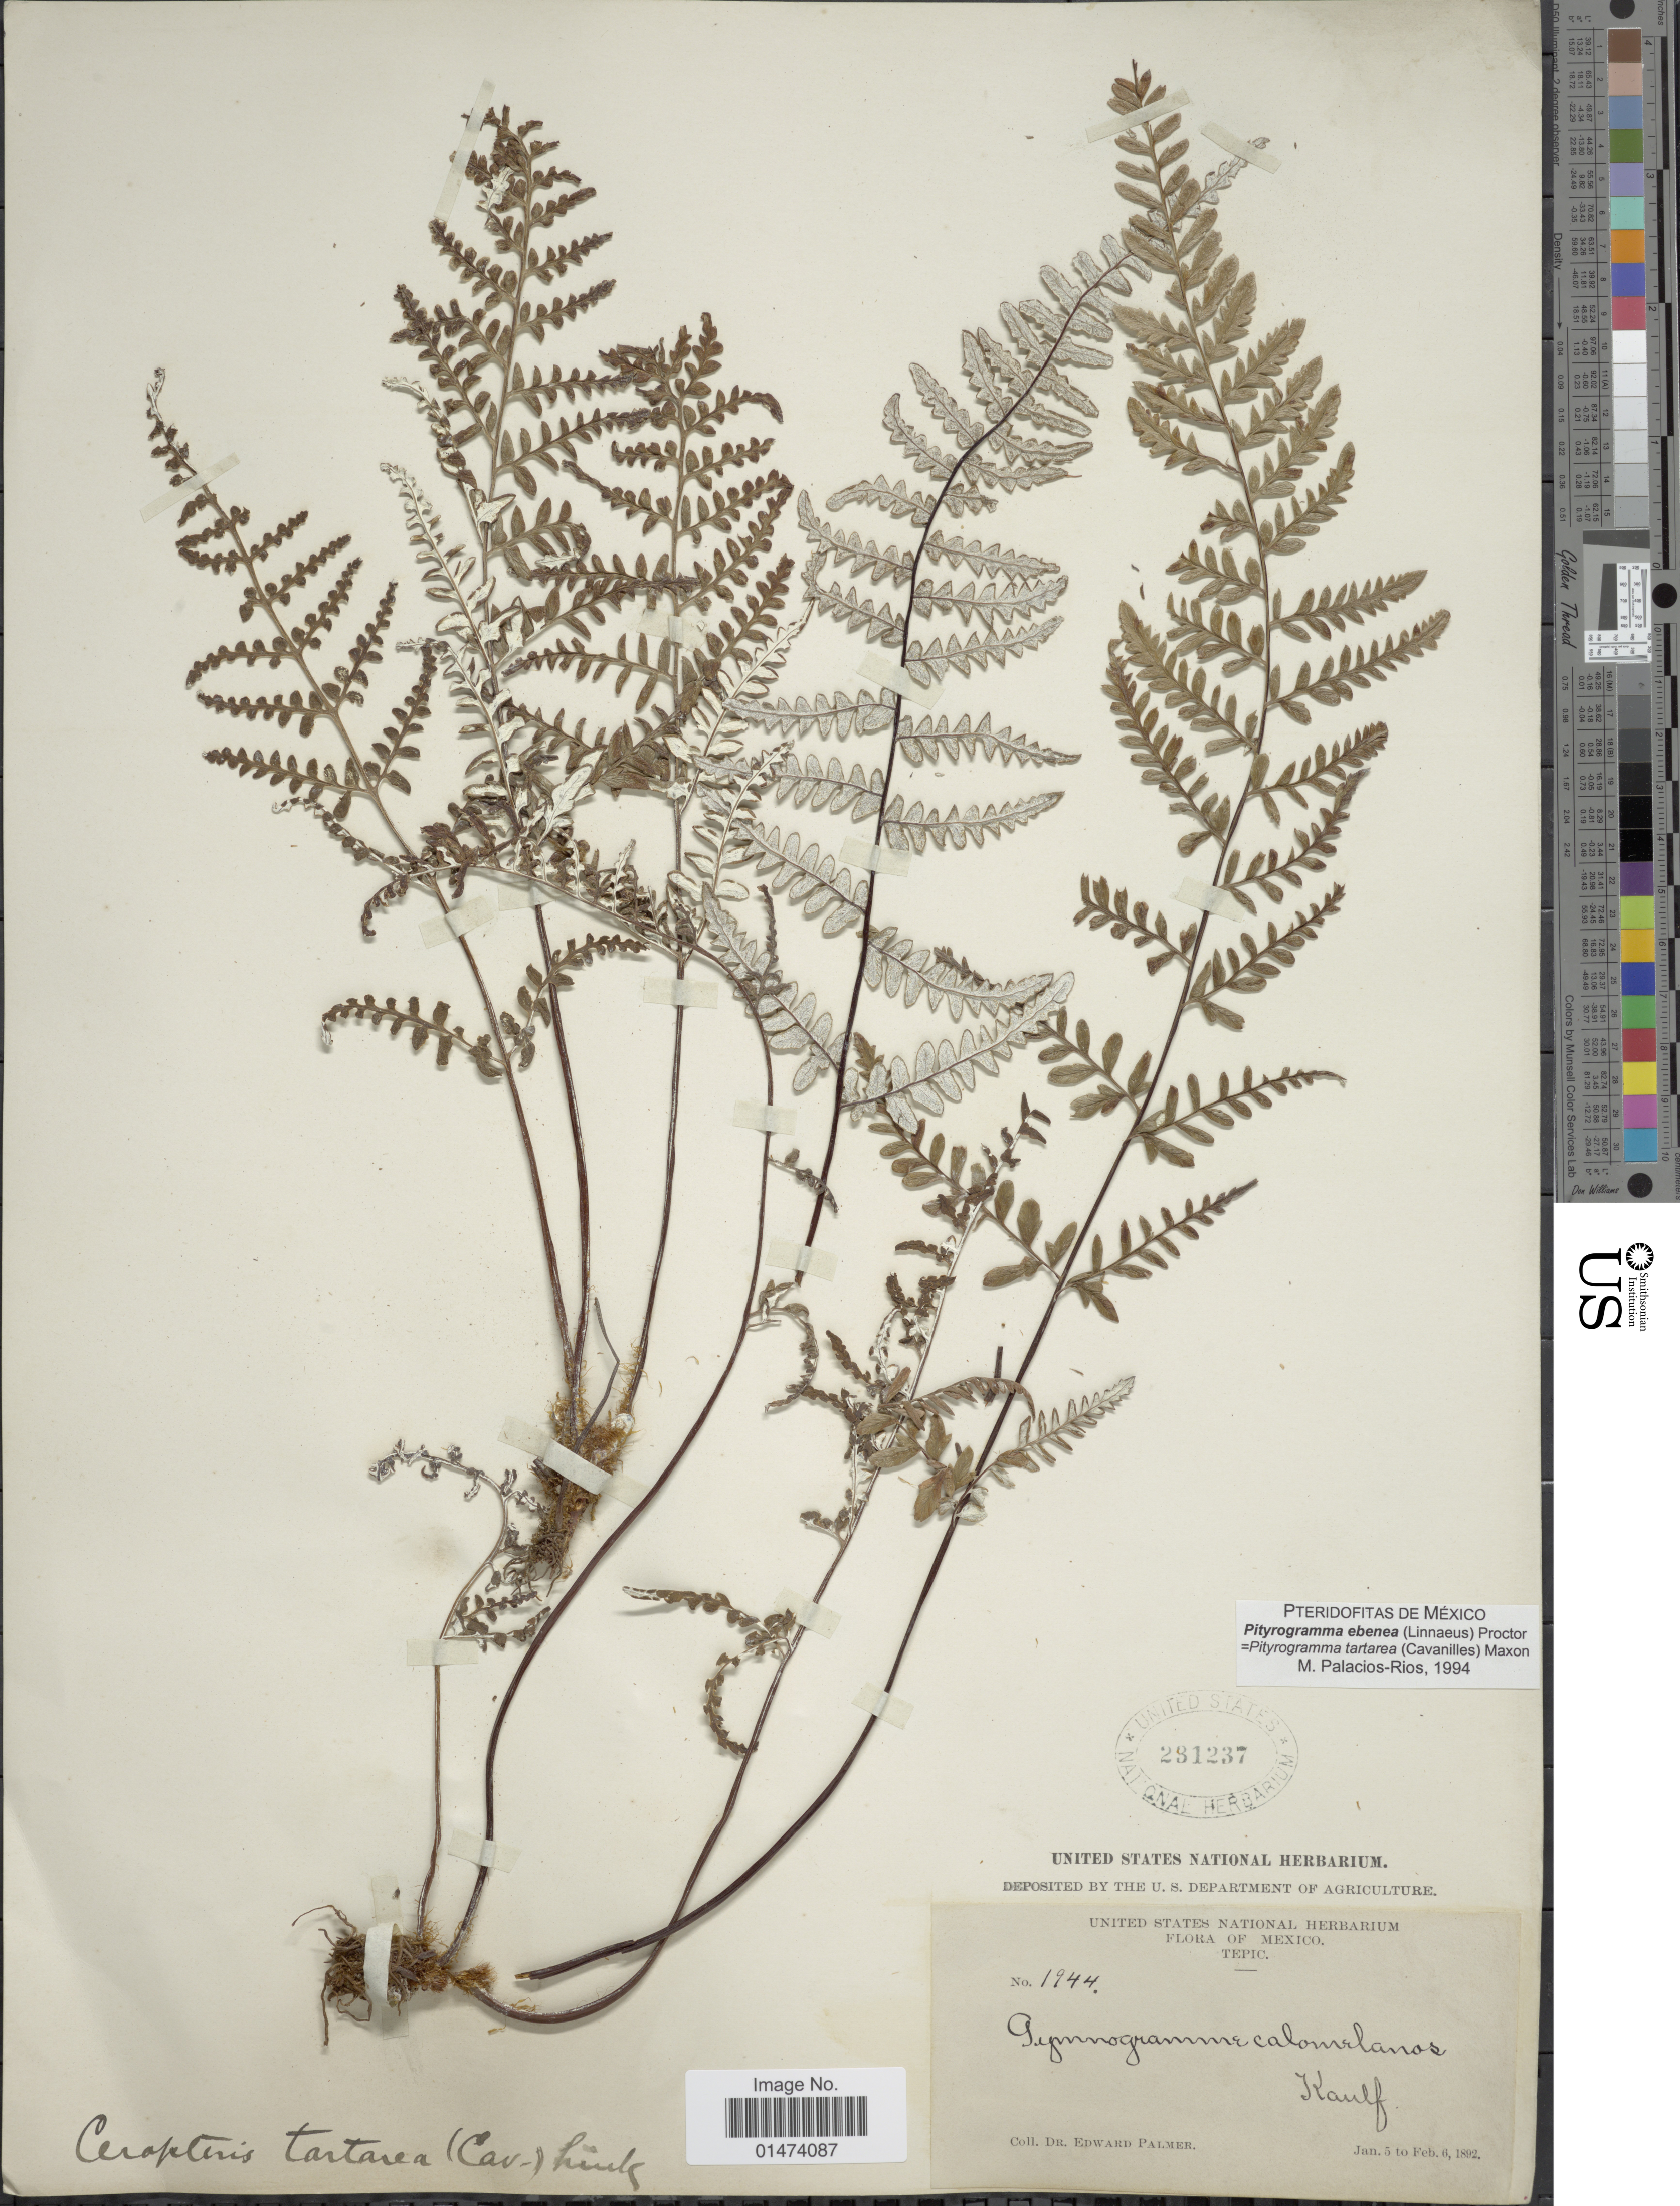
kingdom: Plantae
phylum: Tracheophyta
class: Polypodiopsida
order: Polypodiales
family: Pteridaceae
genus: Pityrogramma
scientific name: Pityrogramma tartarea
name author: (Cav.) Maxon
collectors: E. Palmer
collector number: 1944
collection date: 1892-01-05/1892-02-06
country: Mexico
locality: Flora of Mexico, Tepic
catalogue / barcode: US 281297